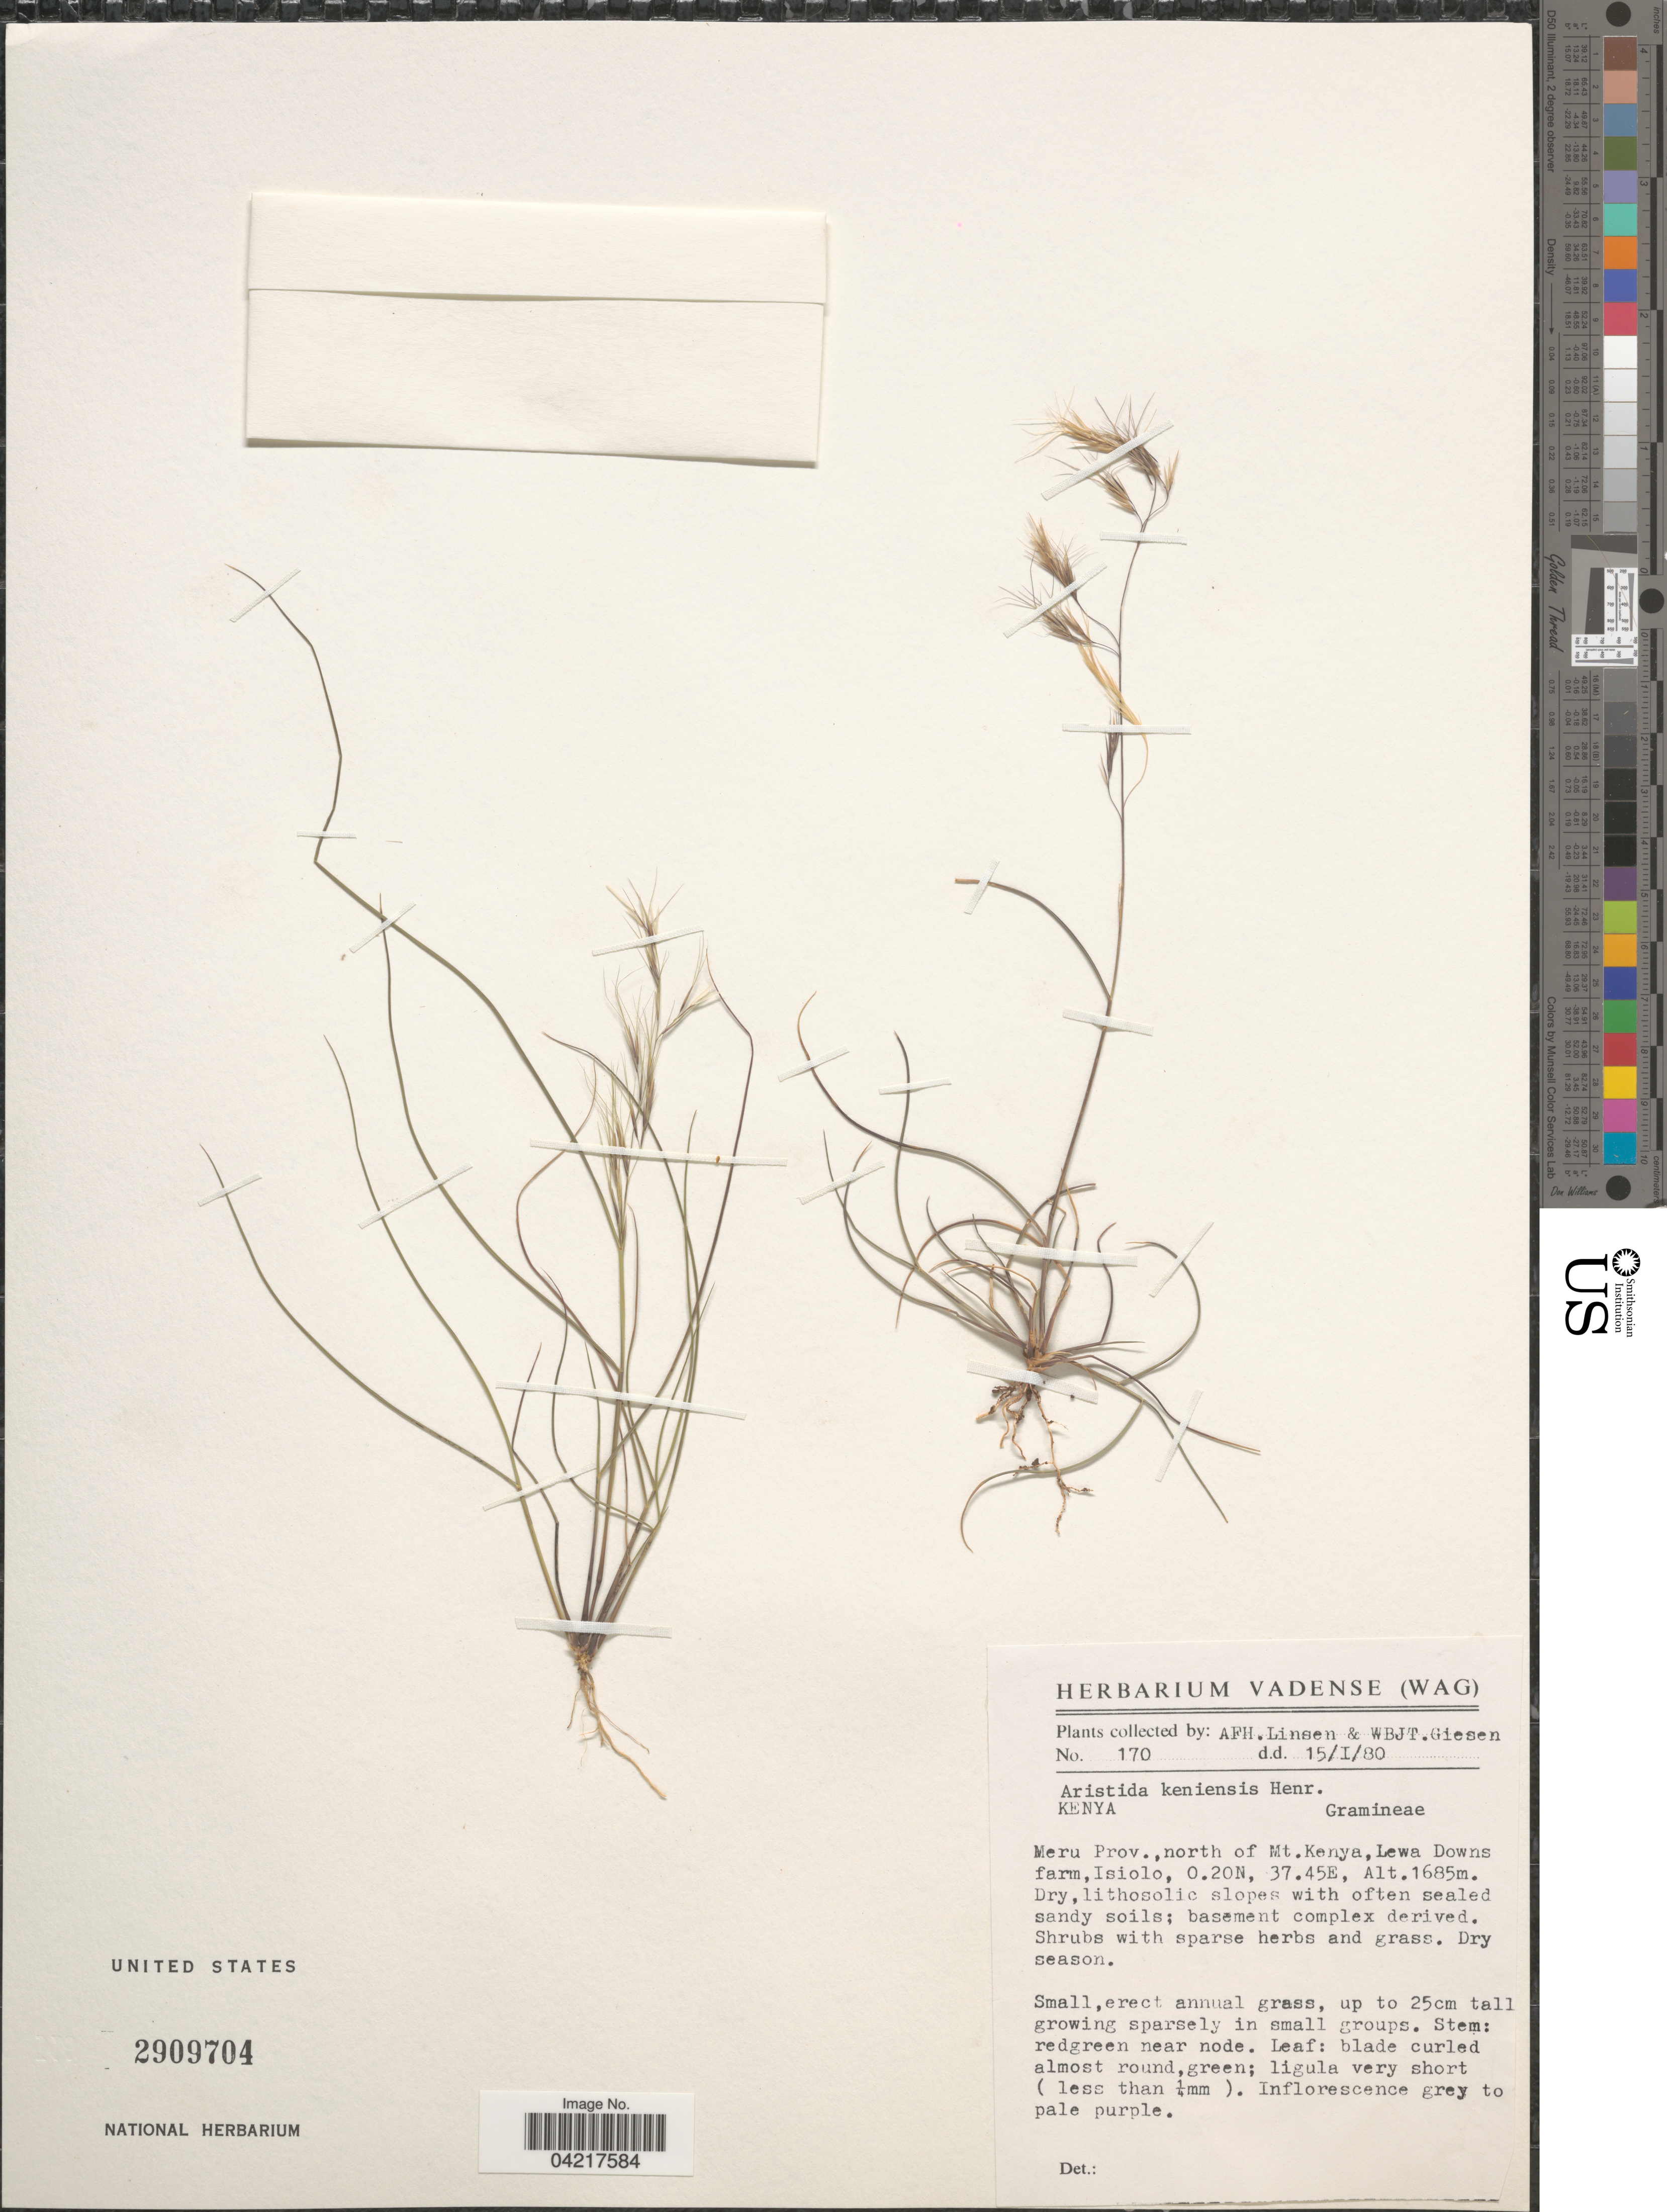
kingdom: Plantae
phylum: Tracheophyta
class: Liliopsida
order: Poales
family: Poaceae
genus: Aristida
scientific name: Aristida kenyensis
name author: Henr.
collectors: A. Linsen & W. Giesen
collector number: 170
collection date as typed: Transcribed d/m/y: 15/1/80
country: Kenya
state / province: Meru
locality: North of Mt. Kenya, Lewa Downs farm, Isiolo.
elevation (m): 1685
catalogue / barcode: US 2909704